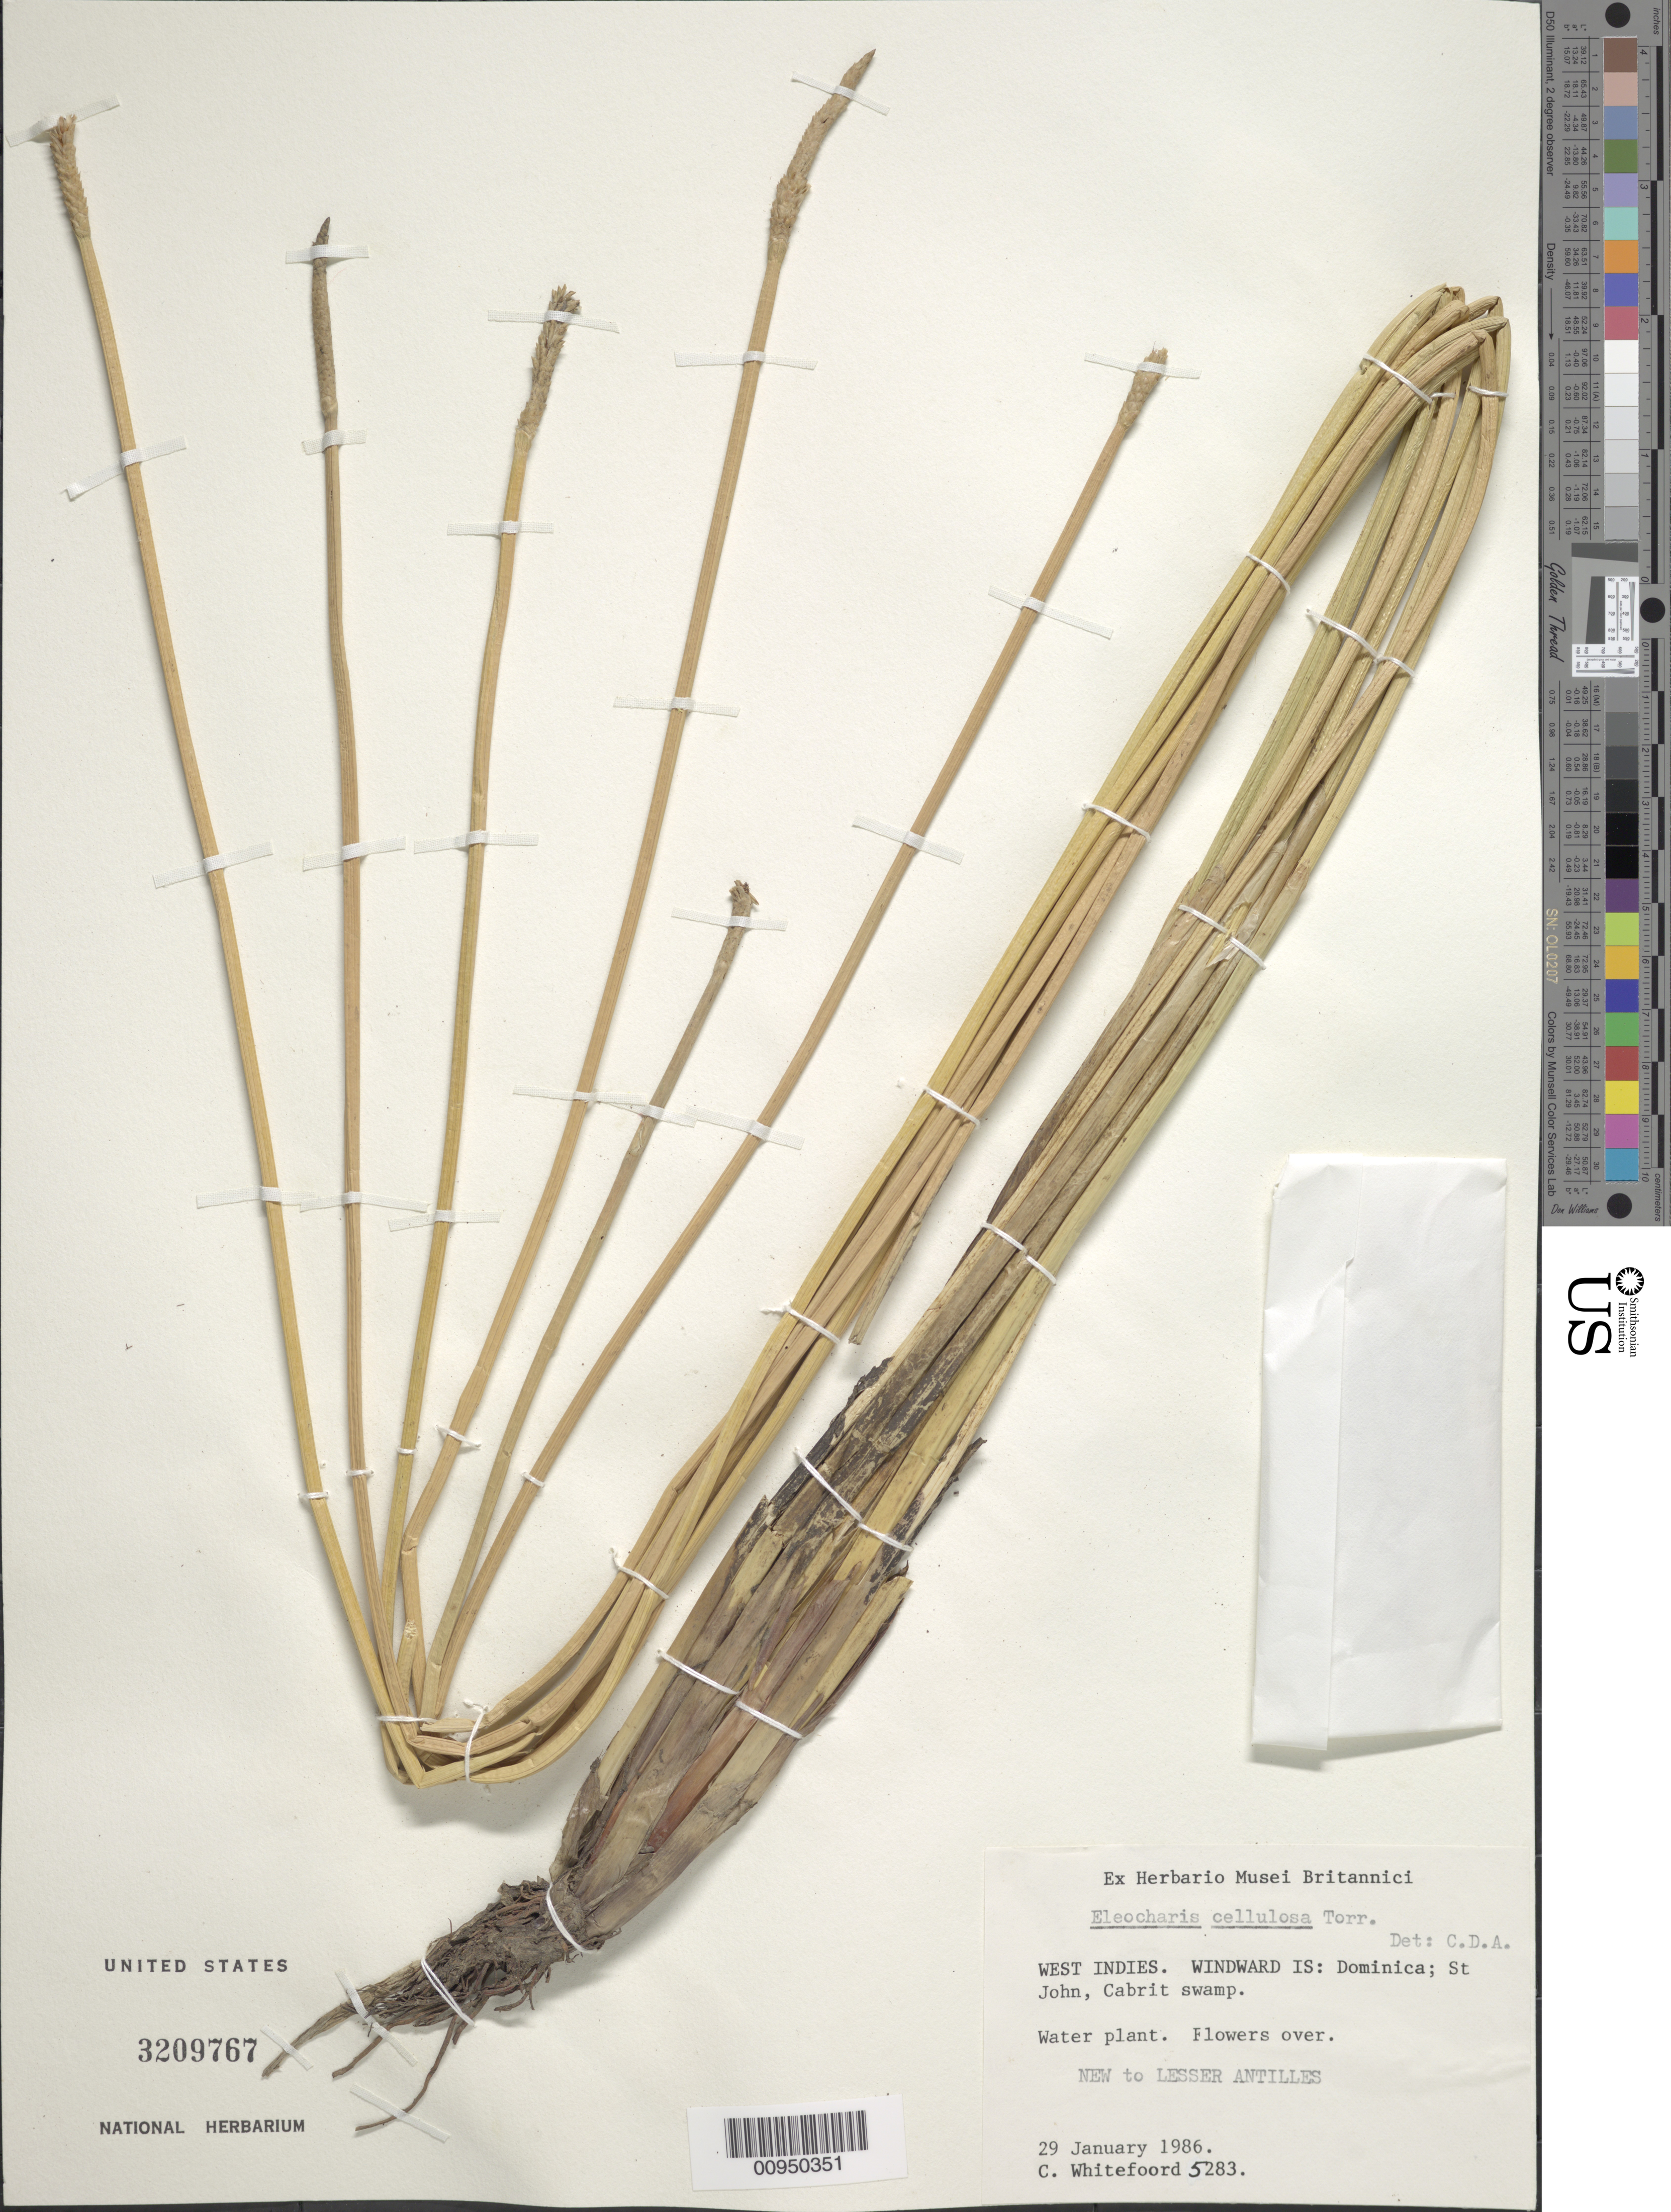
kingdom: Plantae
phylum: Tracheophyta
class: Liliopsida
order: Poales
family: Cyperaceae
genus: Eleocharis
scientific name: Eleocharis cellulosa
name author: Torr.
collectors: C. Whitefoord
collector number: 5283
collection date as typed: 29 Jan 1986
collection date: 1986-01-29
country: Dominica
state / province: St. John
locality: Cabrit Swamp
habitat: Swamp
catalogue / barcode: US 3209767